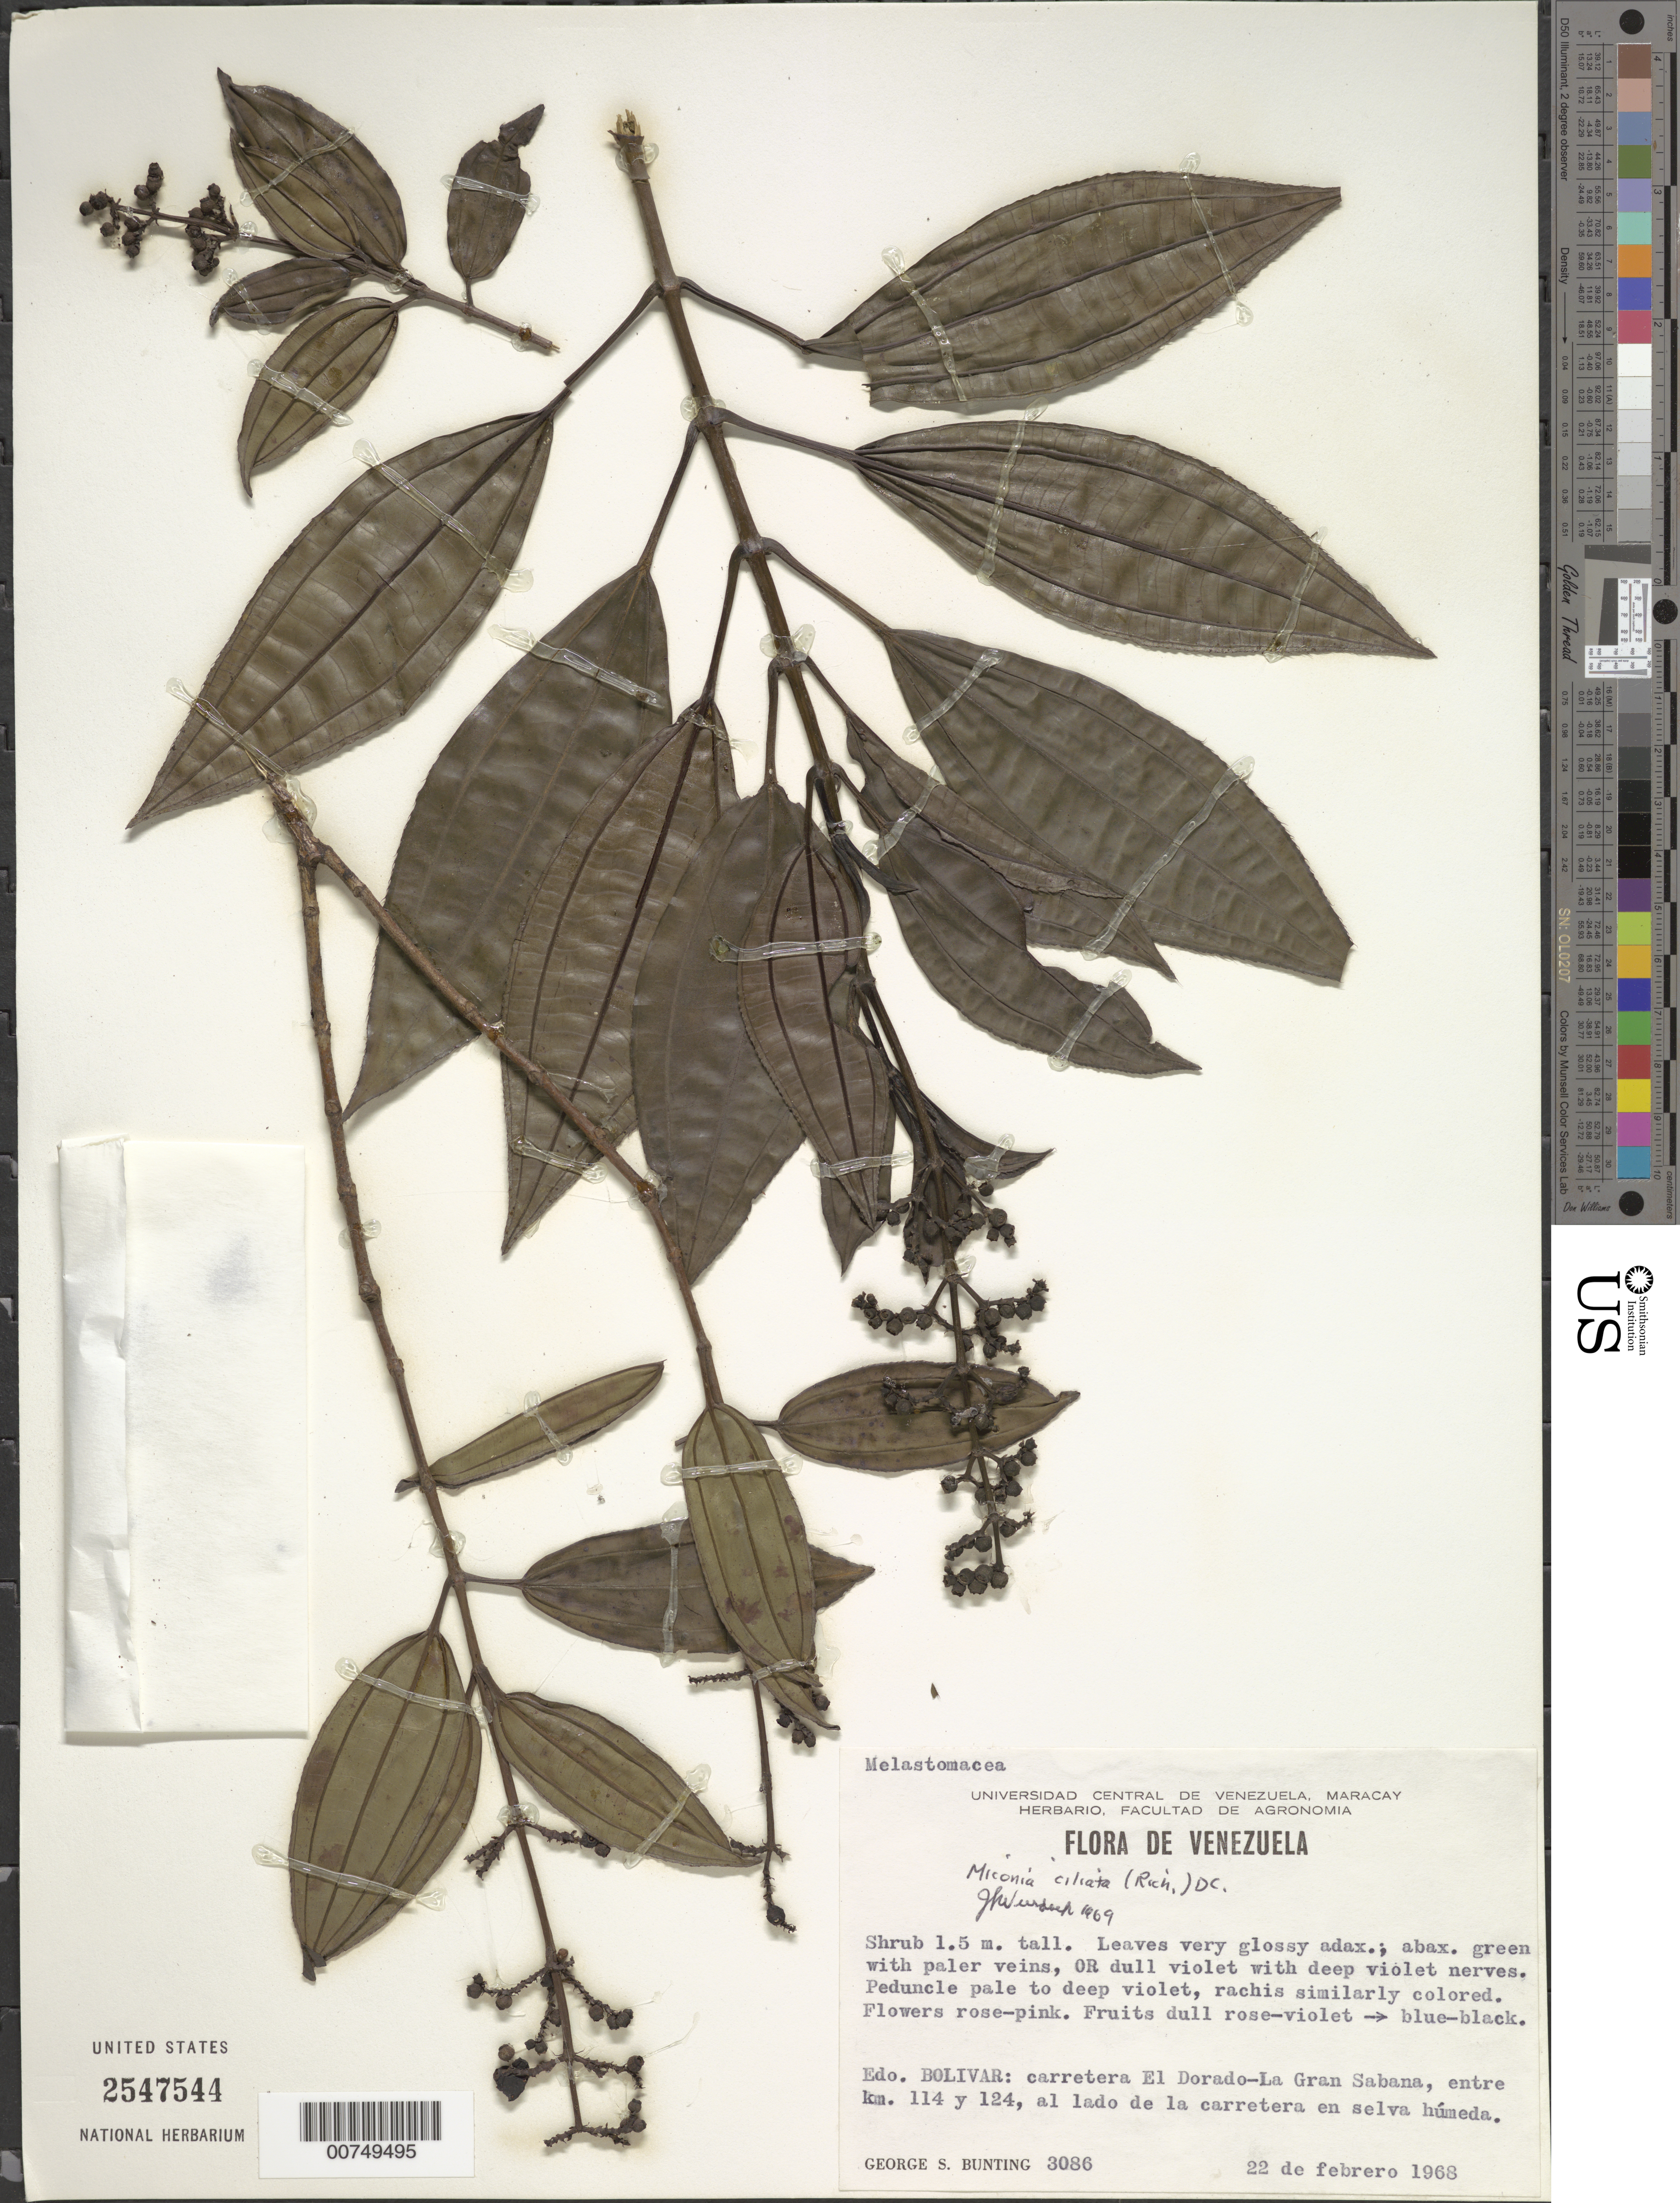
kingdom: Plantae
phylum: Tracheophyta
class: Magnoliopsida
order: Myrtales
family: Melastomataceae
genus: Miconia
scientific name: Miconia ciliata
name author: (Rich.) DC.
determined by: Wurdack, John J., (US), US (UNITED STATES)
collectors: G. S. Bunting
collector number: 3086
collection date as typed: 22-Feb-68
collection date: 1968-02-22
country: Venezuela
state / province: Bolívar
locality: El Dorado-La Gran Sabana road, km 114-124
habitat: Lado de la carretera en selva húmeda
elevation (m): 1200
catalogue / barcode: US 2547544